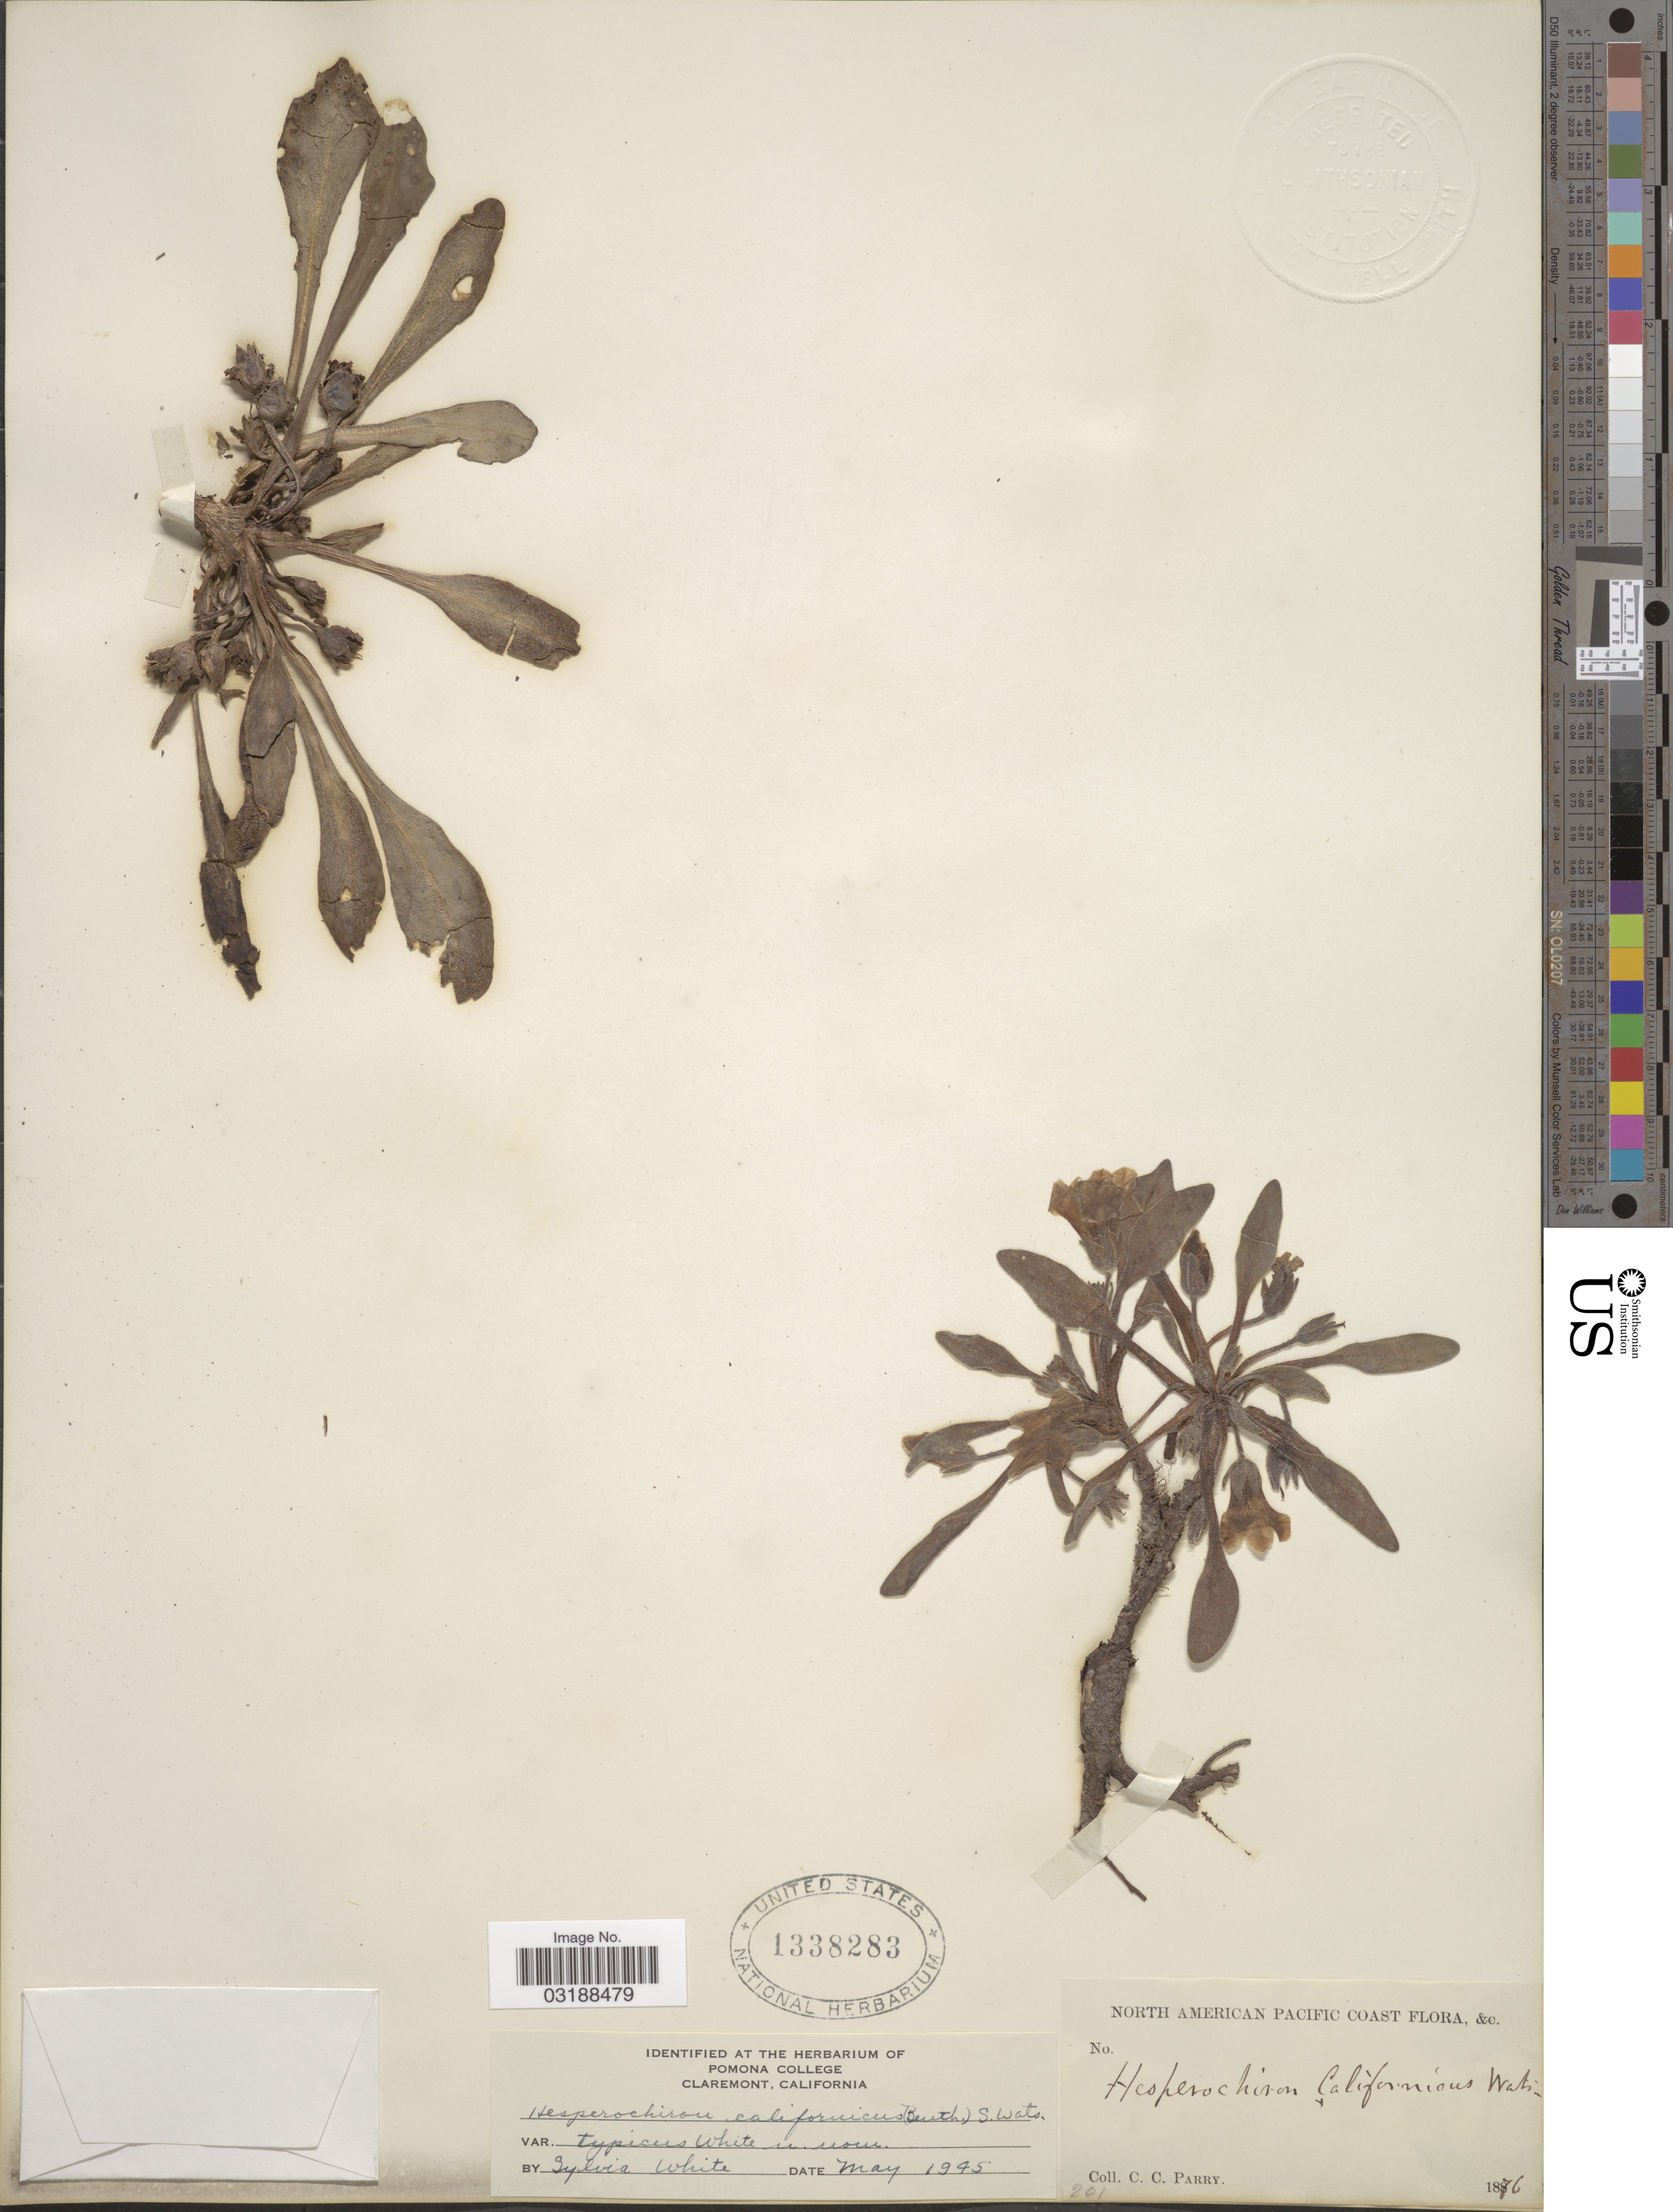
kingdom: Plantae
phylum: Tracheophyta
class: Magnoliopsida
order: Boraginales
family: Hydrophyllaceae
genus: Hesperochiron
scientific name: Hesperochiron californicus var. typicus White ined.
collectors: C. C. Parry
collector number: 201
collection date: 1876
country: United States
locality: North American Pacific Coast.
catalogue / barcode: US 1338283